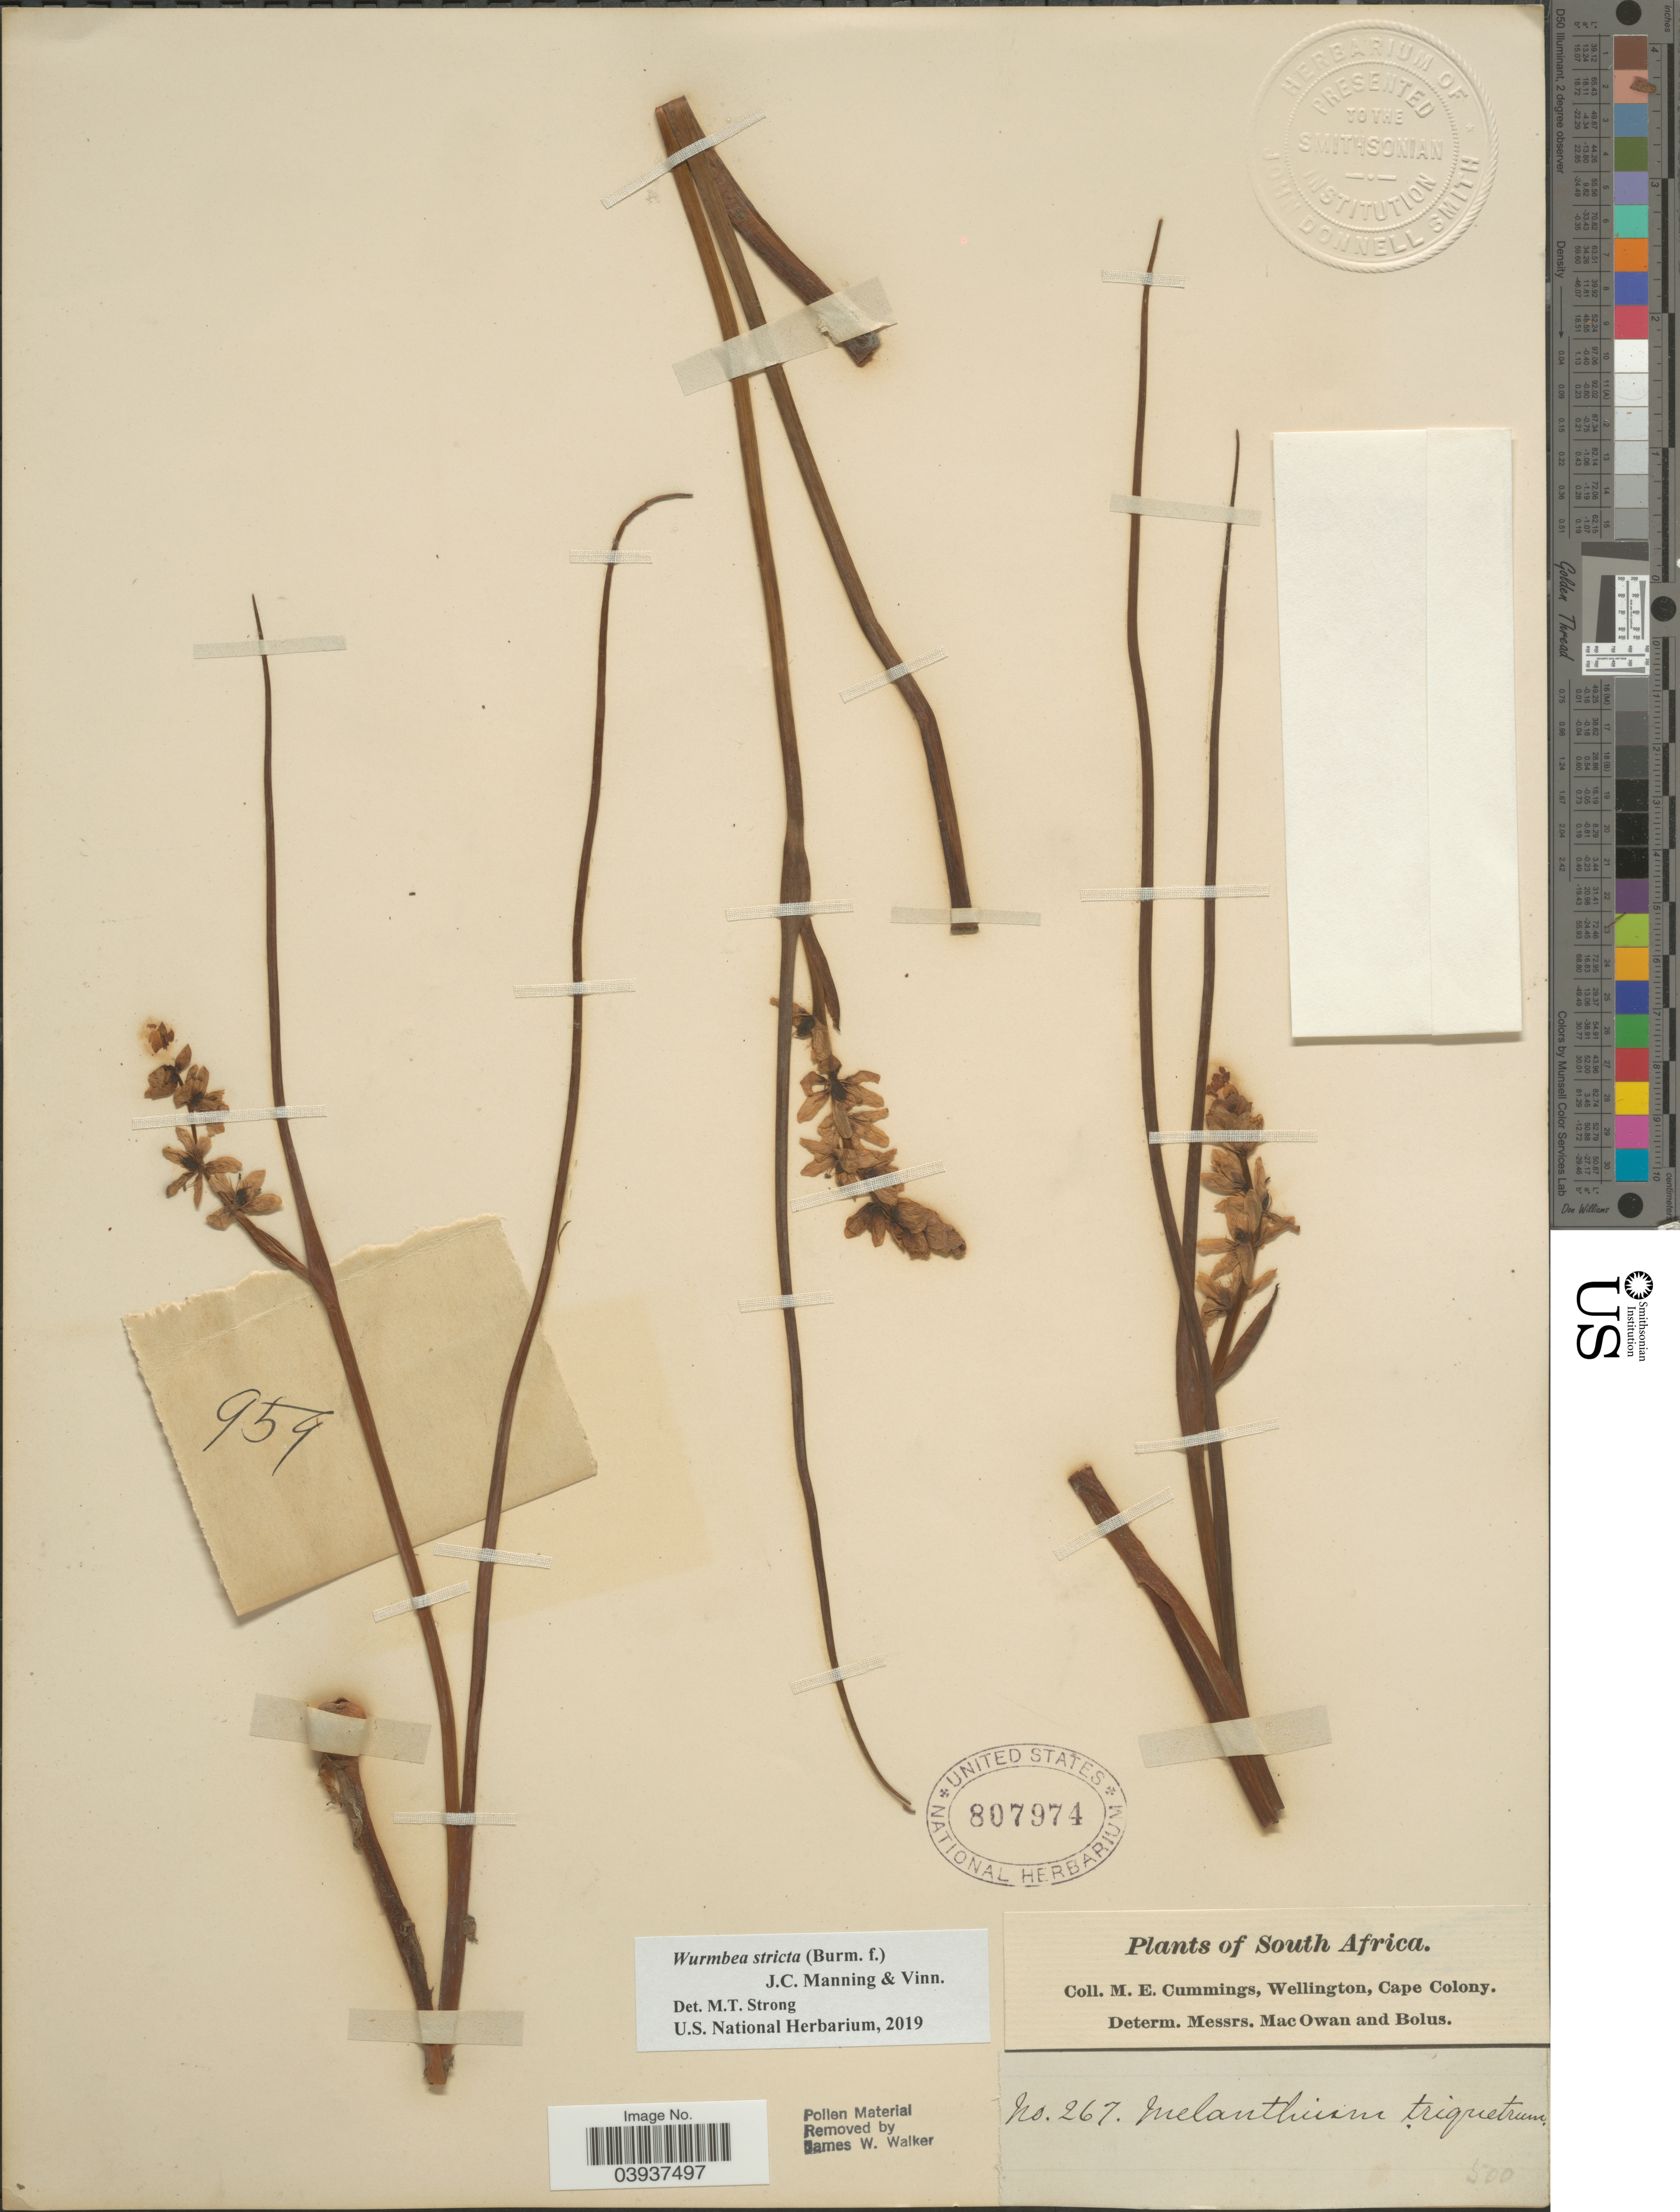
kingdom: Plantae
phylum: Tracheophyta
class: Liliopsida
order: Liliales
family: Colchicaceae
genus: Wurmbea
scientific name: Wurmbea stricta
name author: (Burm. f.) J.C. Manning & Vinn.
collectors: M. E. Cummings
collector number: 267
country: South Africa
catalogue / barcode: US 807974